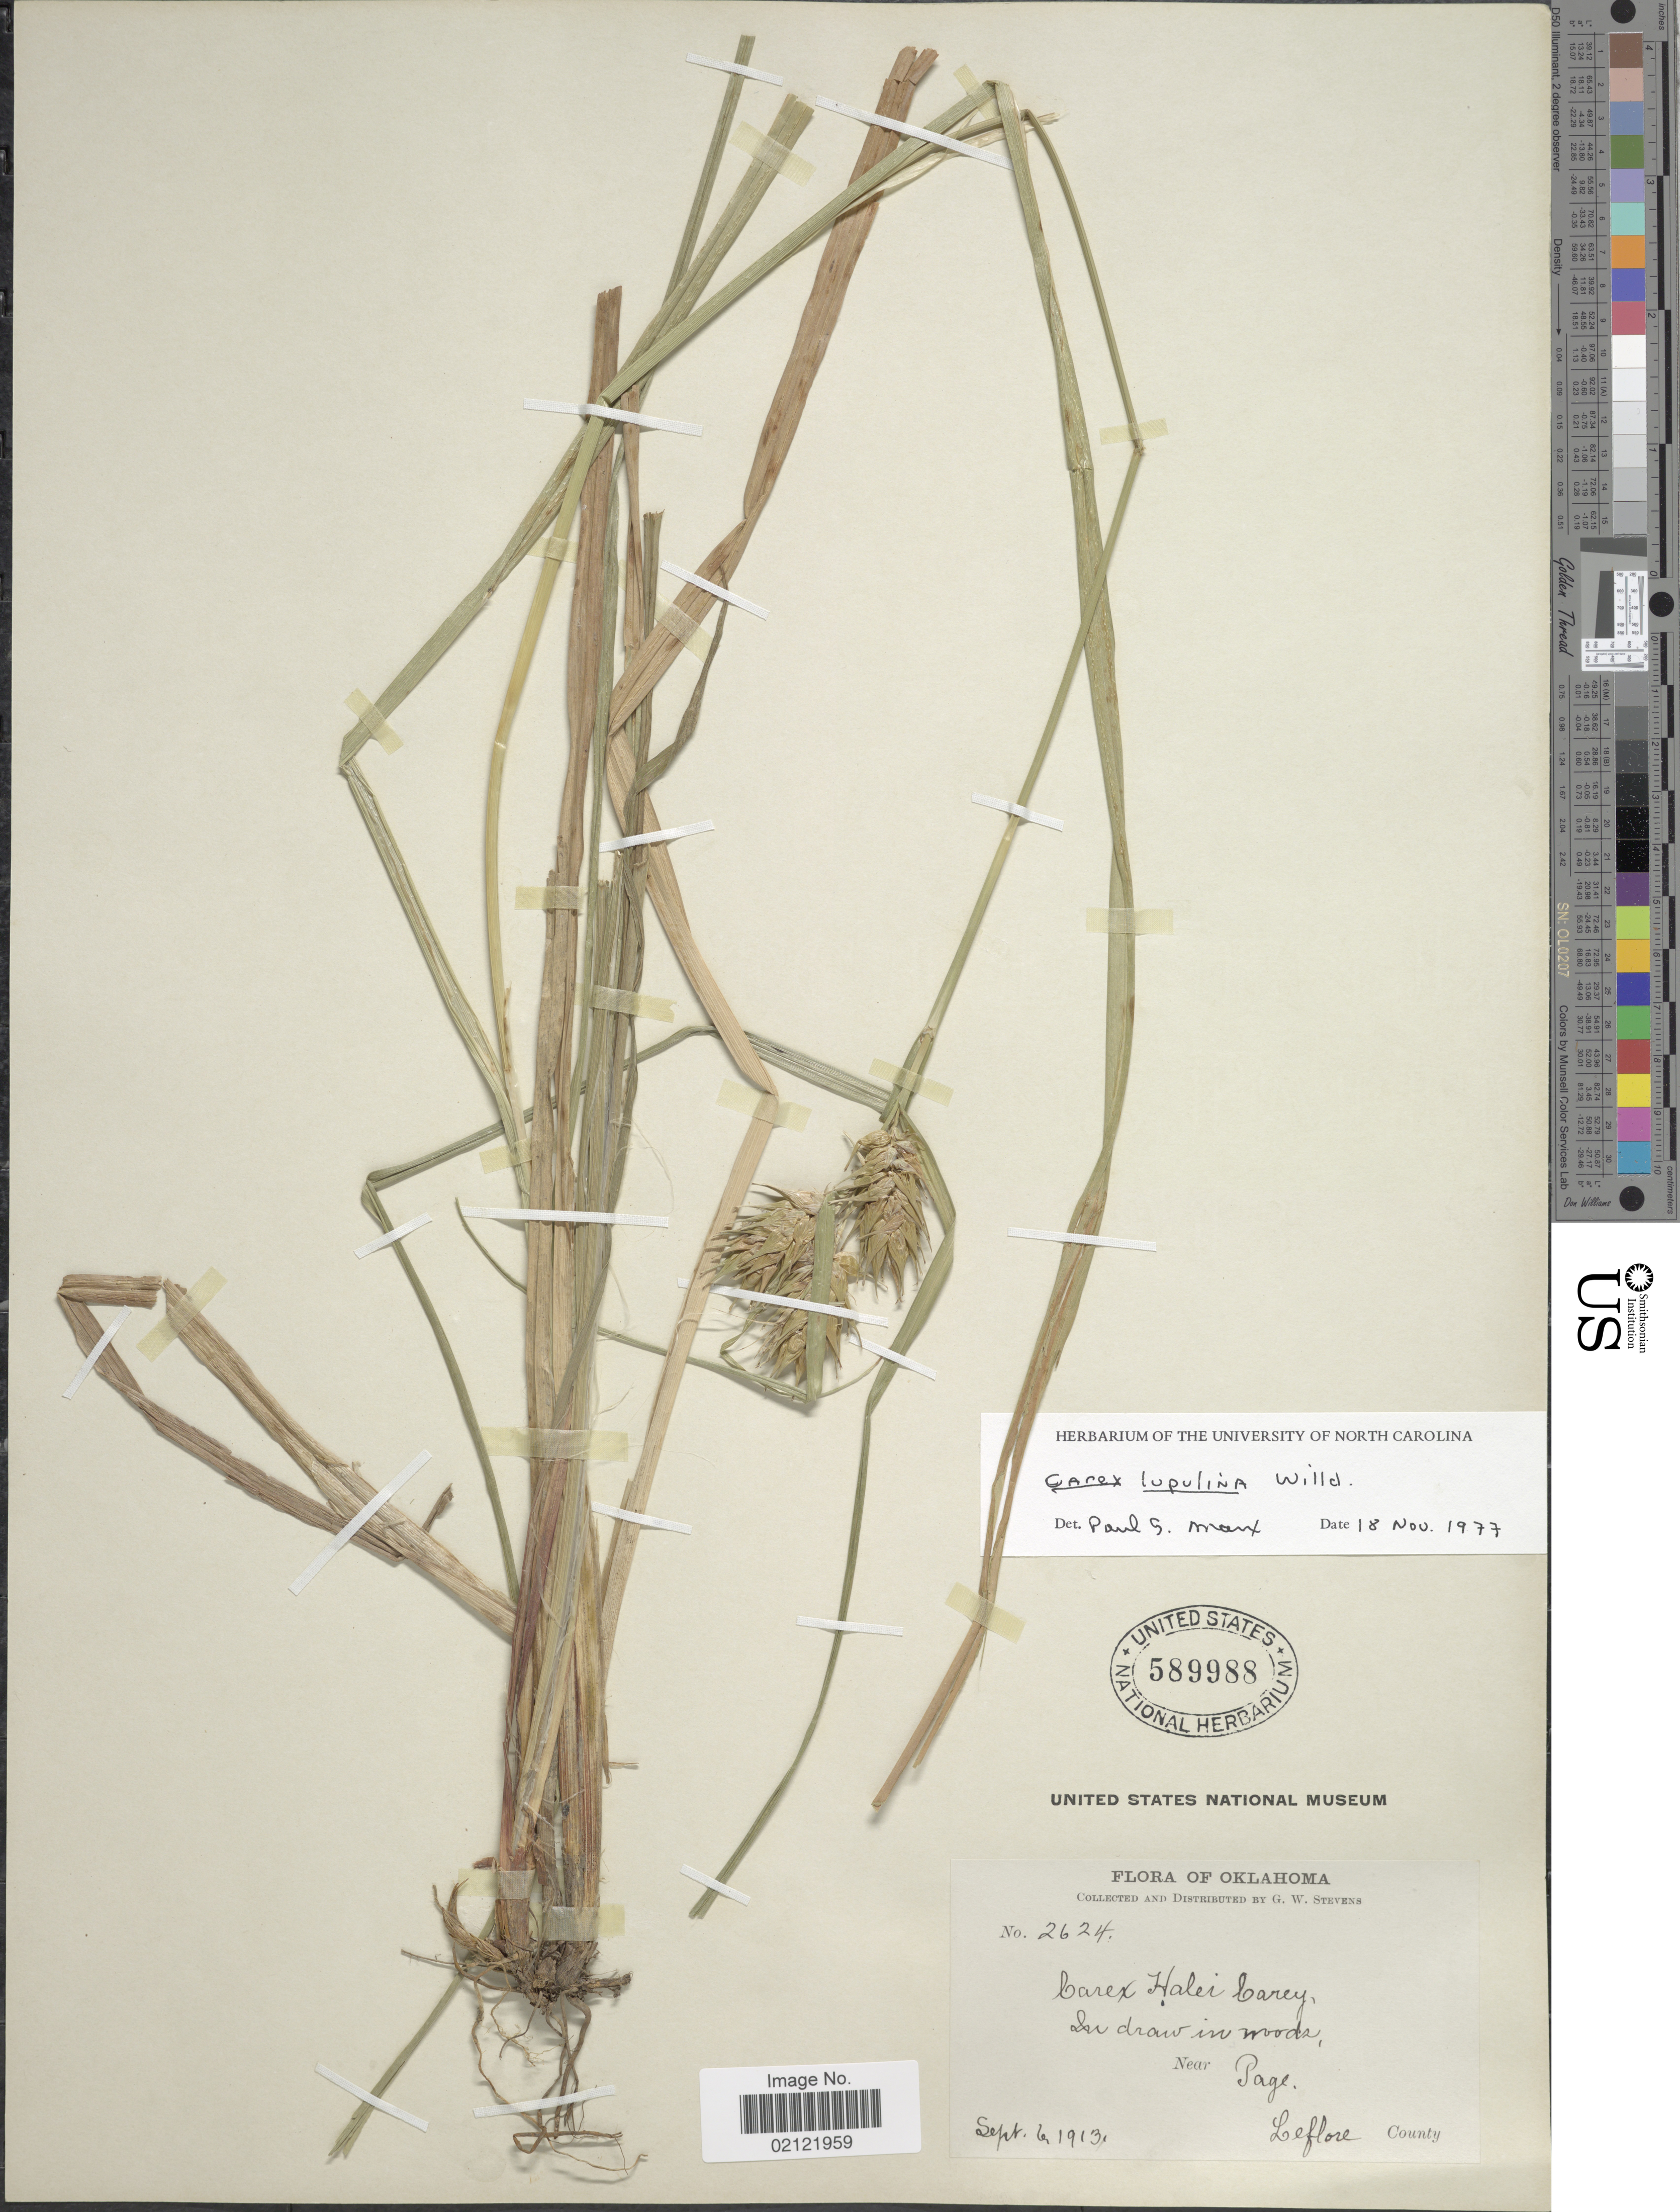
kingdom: Plantae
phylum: Tracheophyta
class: Liliopsida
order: Poales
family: Cyperaceae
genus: Carex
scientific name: Carex lupulina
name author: Muhl. ex Willd.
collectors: G. W. Stevens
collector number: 2624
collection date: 1913-09-06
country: United States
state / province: Oklahoma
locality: In draw in woods, near Page. Leflore County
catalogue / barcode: US 589988